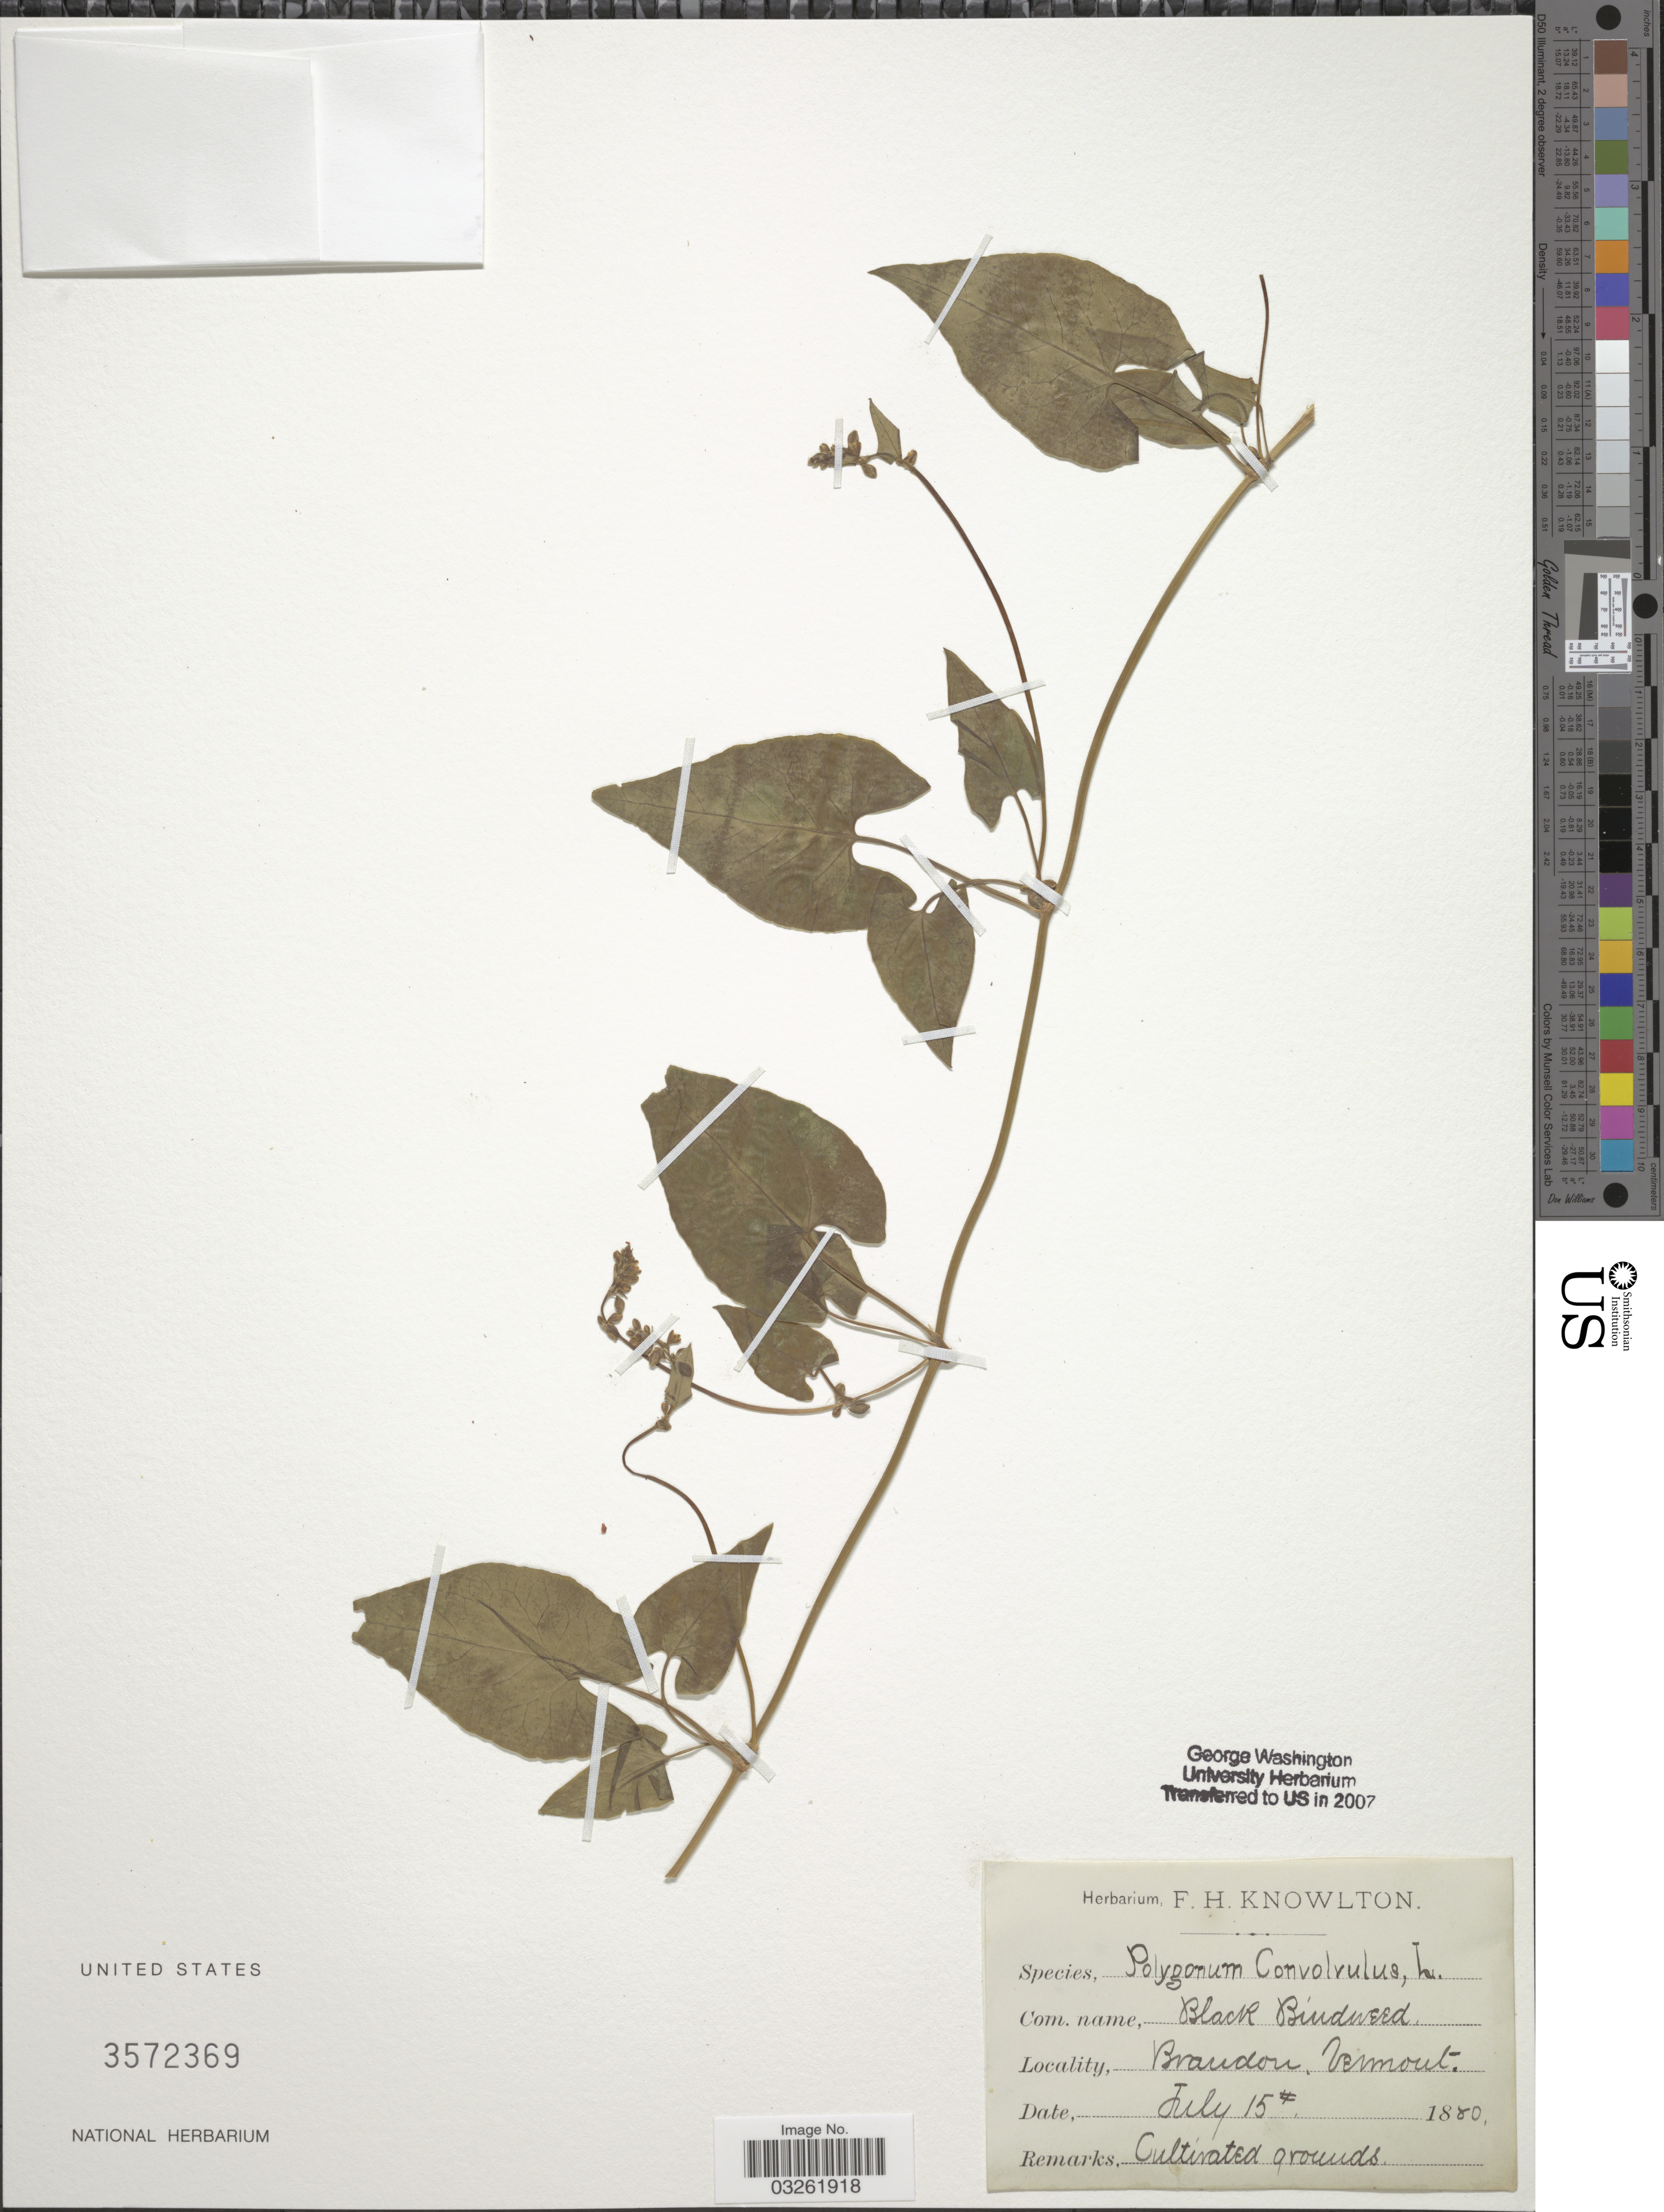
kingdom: Plantae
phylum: Tracheophyta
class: Magnoliopsida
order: Caryophyllales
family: Polygonaceae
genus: Fallopia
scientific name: Fallopia convolvulus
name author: (L.) Á. Löve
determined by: Strong, M. T., (US), Smithsonian Institution - National Museum of Natural History (UNITED STATES)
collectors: ex herb. F.H. Knowlton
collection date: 1880-07-15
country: United States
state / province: Vermont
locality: Brandon.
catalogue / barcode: US 3572369